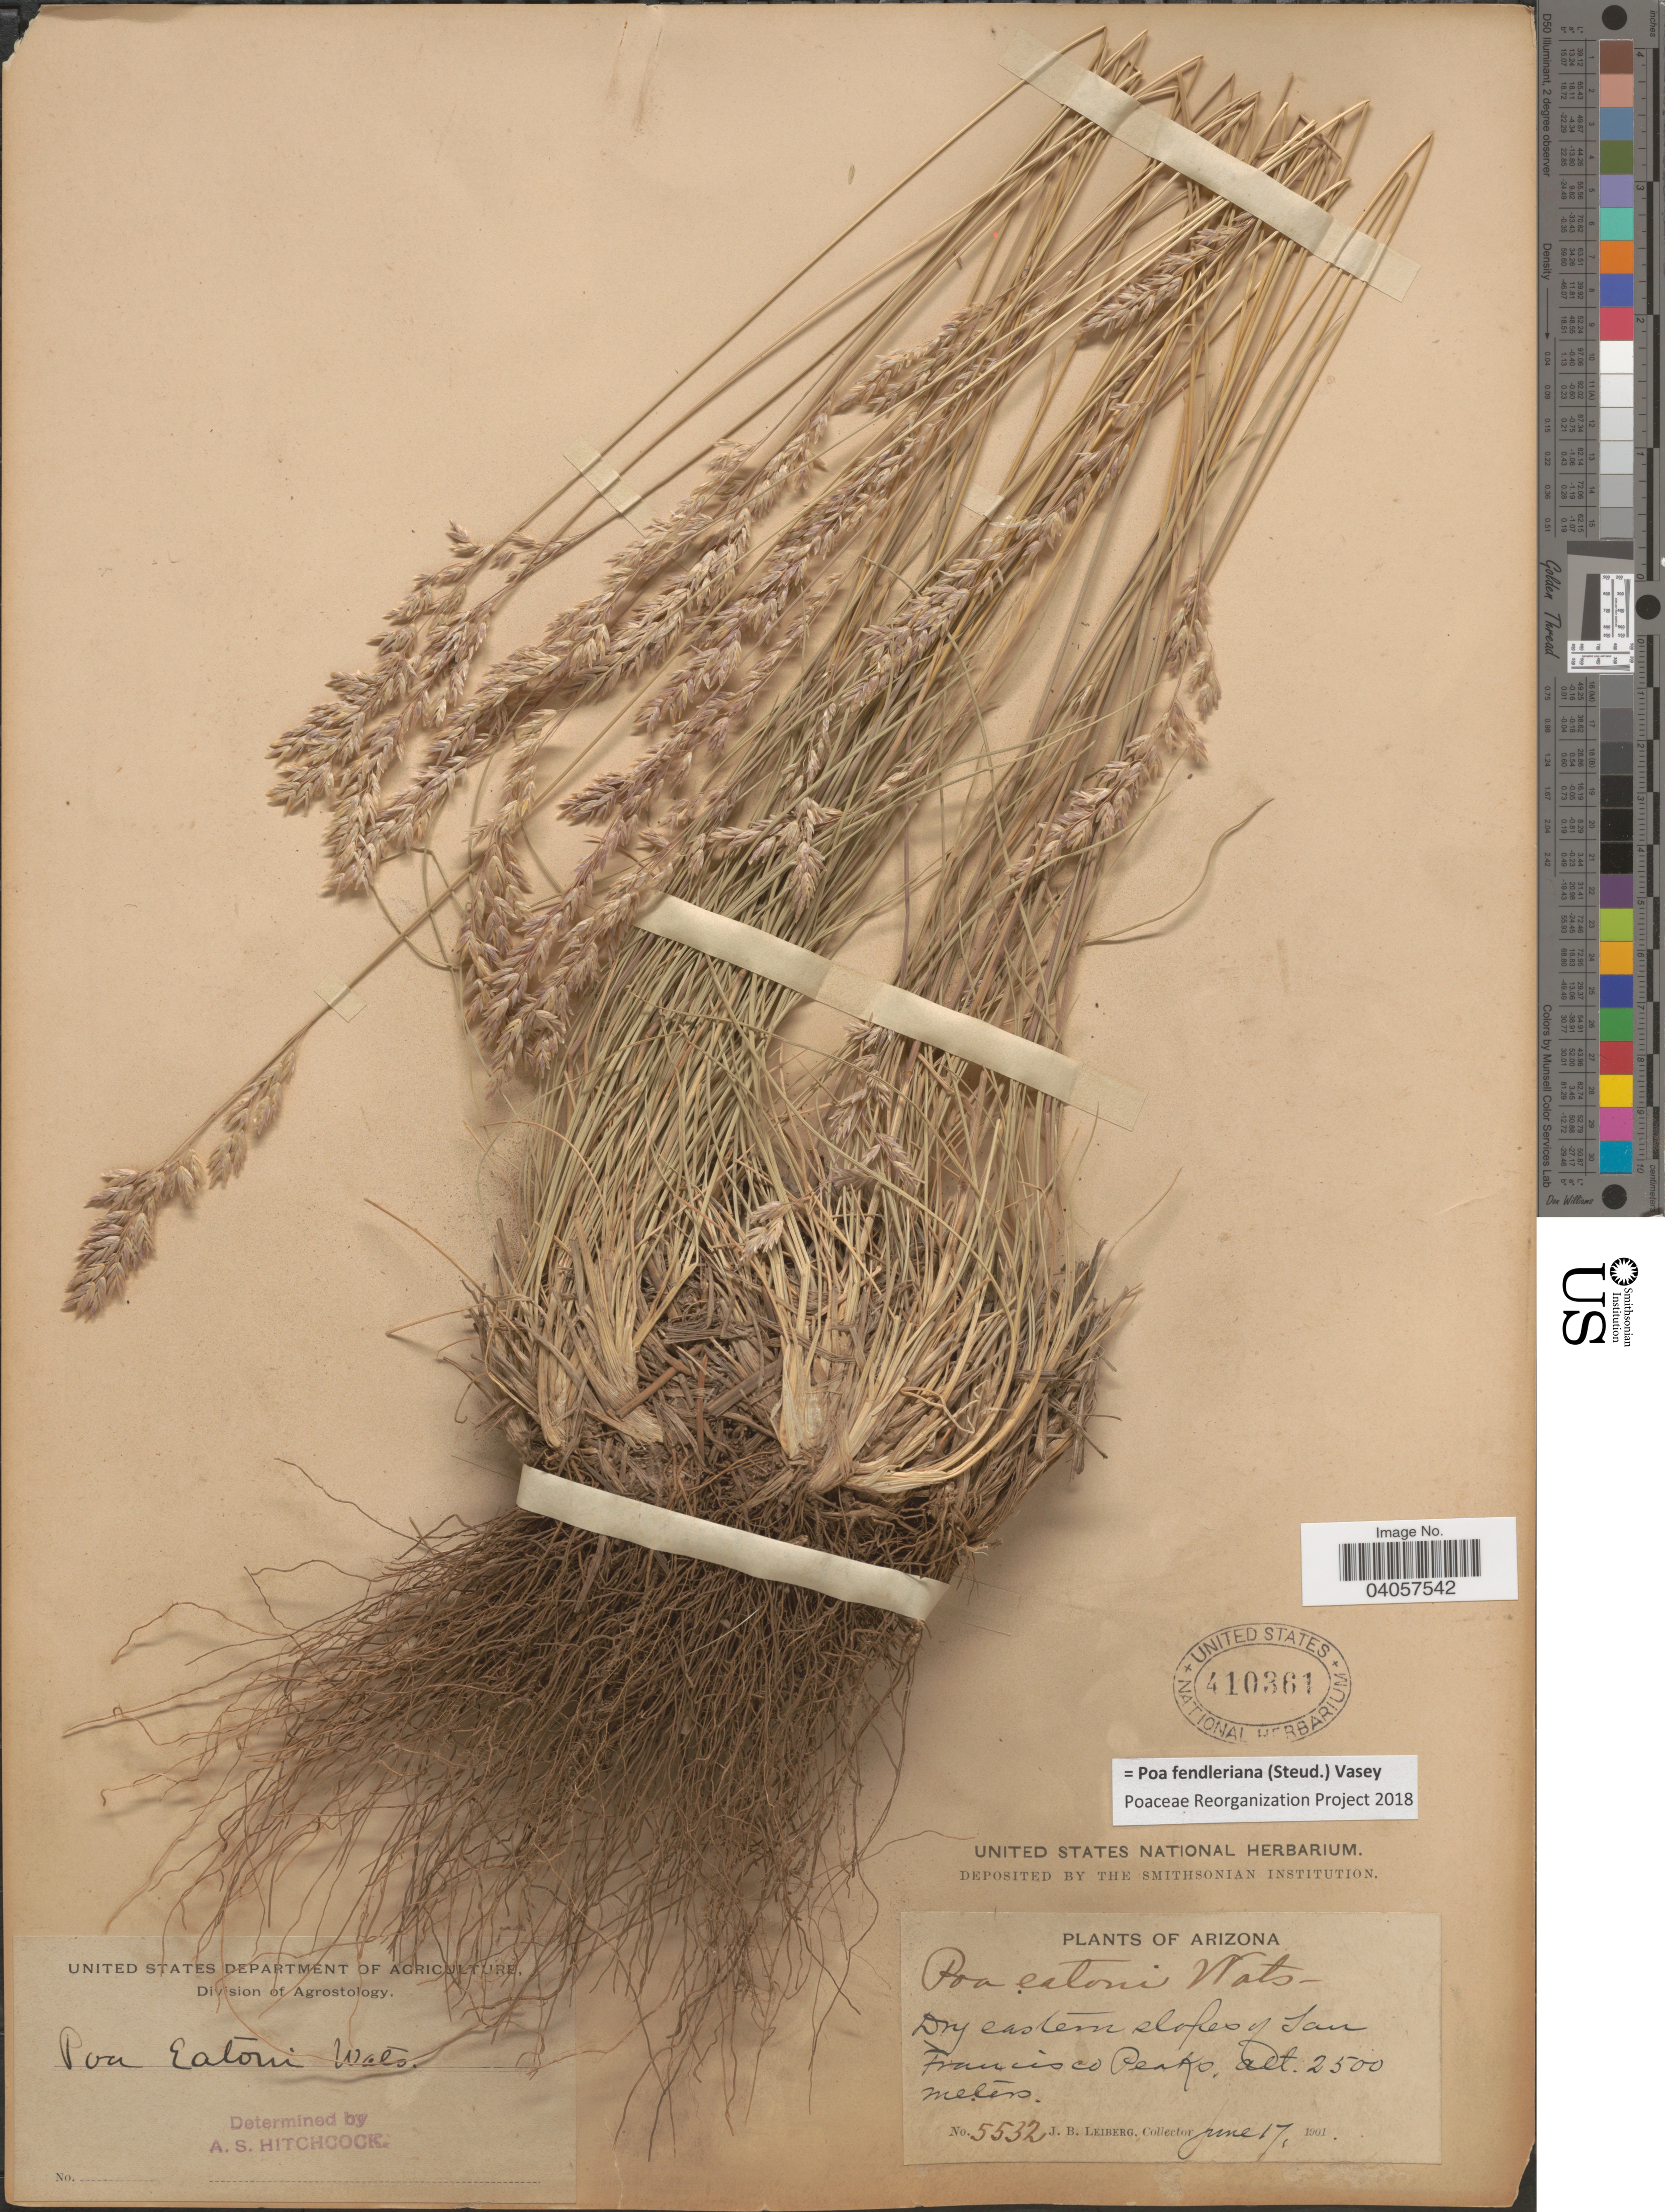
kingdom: Plantae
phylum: Tracheophyta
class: Liliopsida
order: Poales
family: Poaceae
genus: Poa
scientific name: Poa fendleriana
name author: (Steud.) Vasey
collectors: J. B. Leiberg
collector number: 5532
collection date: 1901-06-17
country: United States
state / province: Arizona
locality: Dry eastern slopes of San Francisco Peaks.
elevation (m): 2500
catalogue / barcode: US 410361